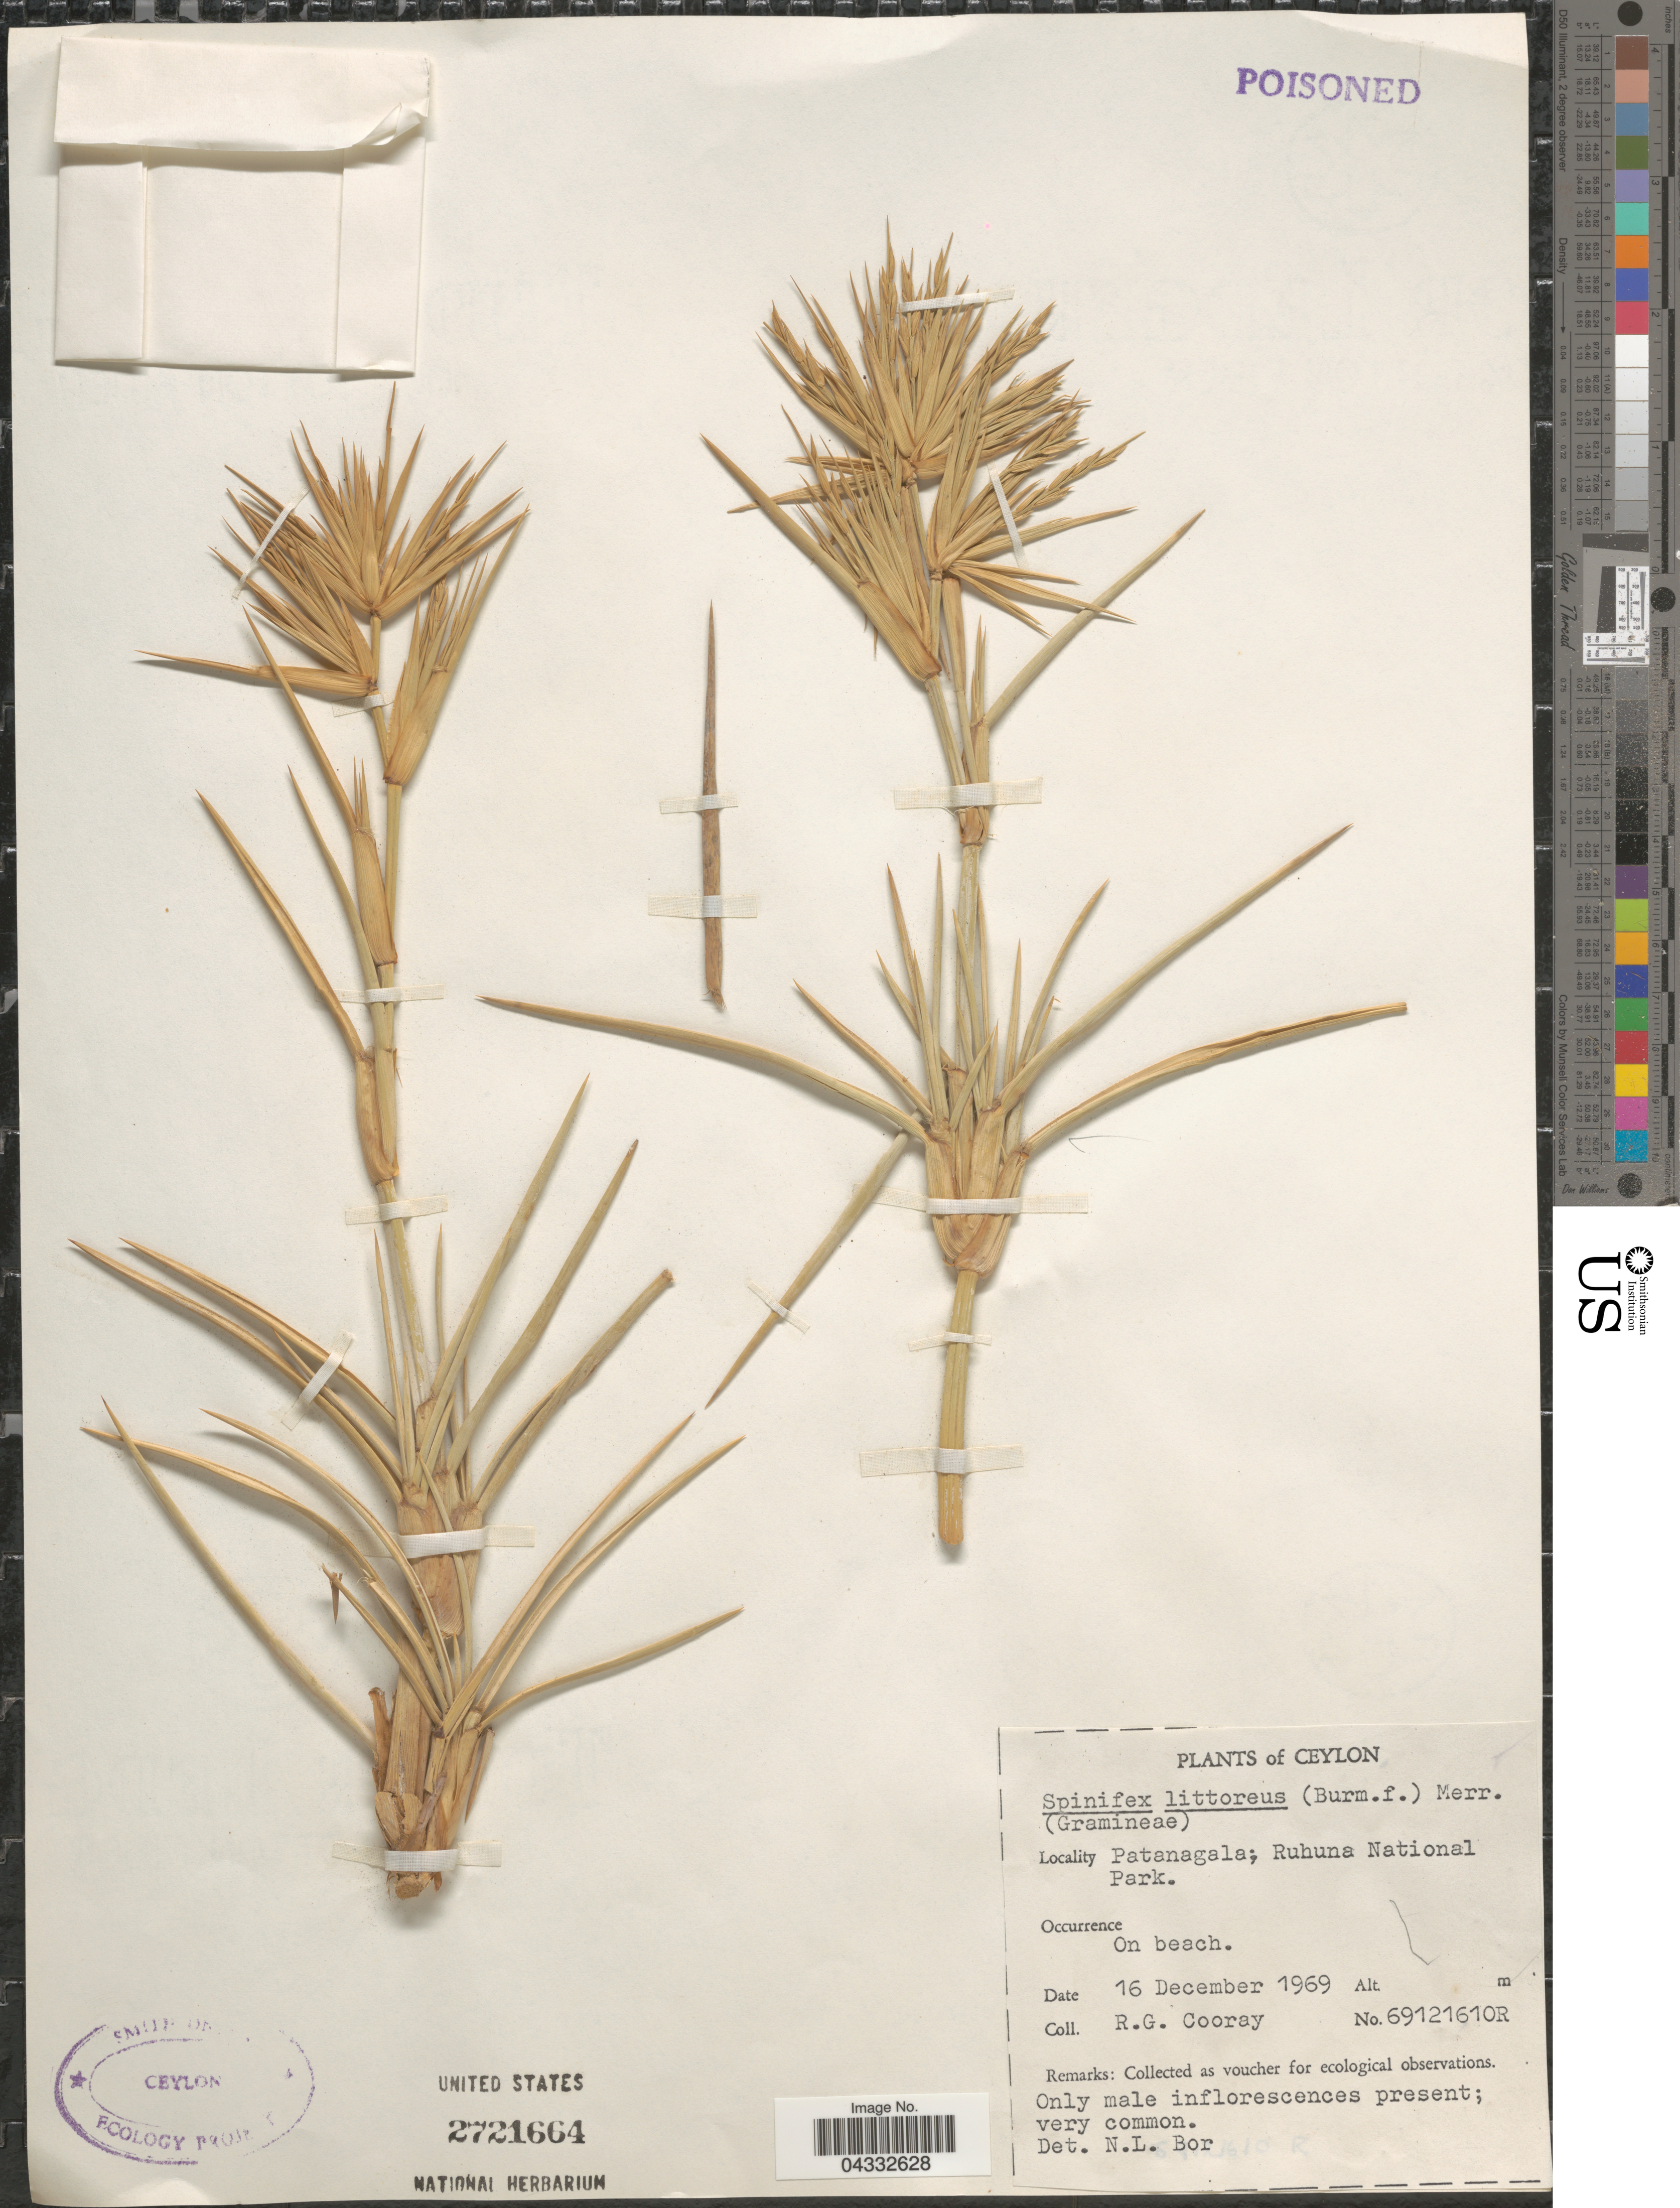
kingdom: Plantae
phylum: Tracheophyta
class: Liliopsida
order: Poales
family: Poaceae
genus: Spinifex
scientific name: Spinifex littoreus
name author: (Burm. f.) Merr.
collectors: R. Cooray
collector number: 69121610R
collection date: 1969-12-16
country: Sri Lanka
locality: Ceylon. Patanagala; Ruhuna National Park.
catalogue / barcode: US 2721664